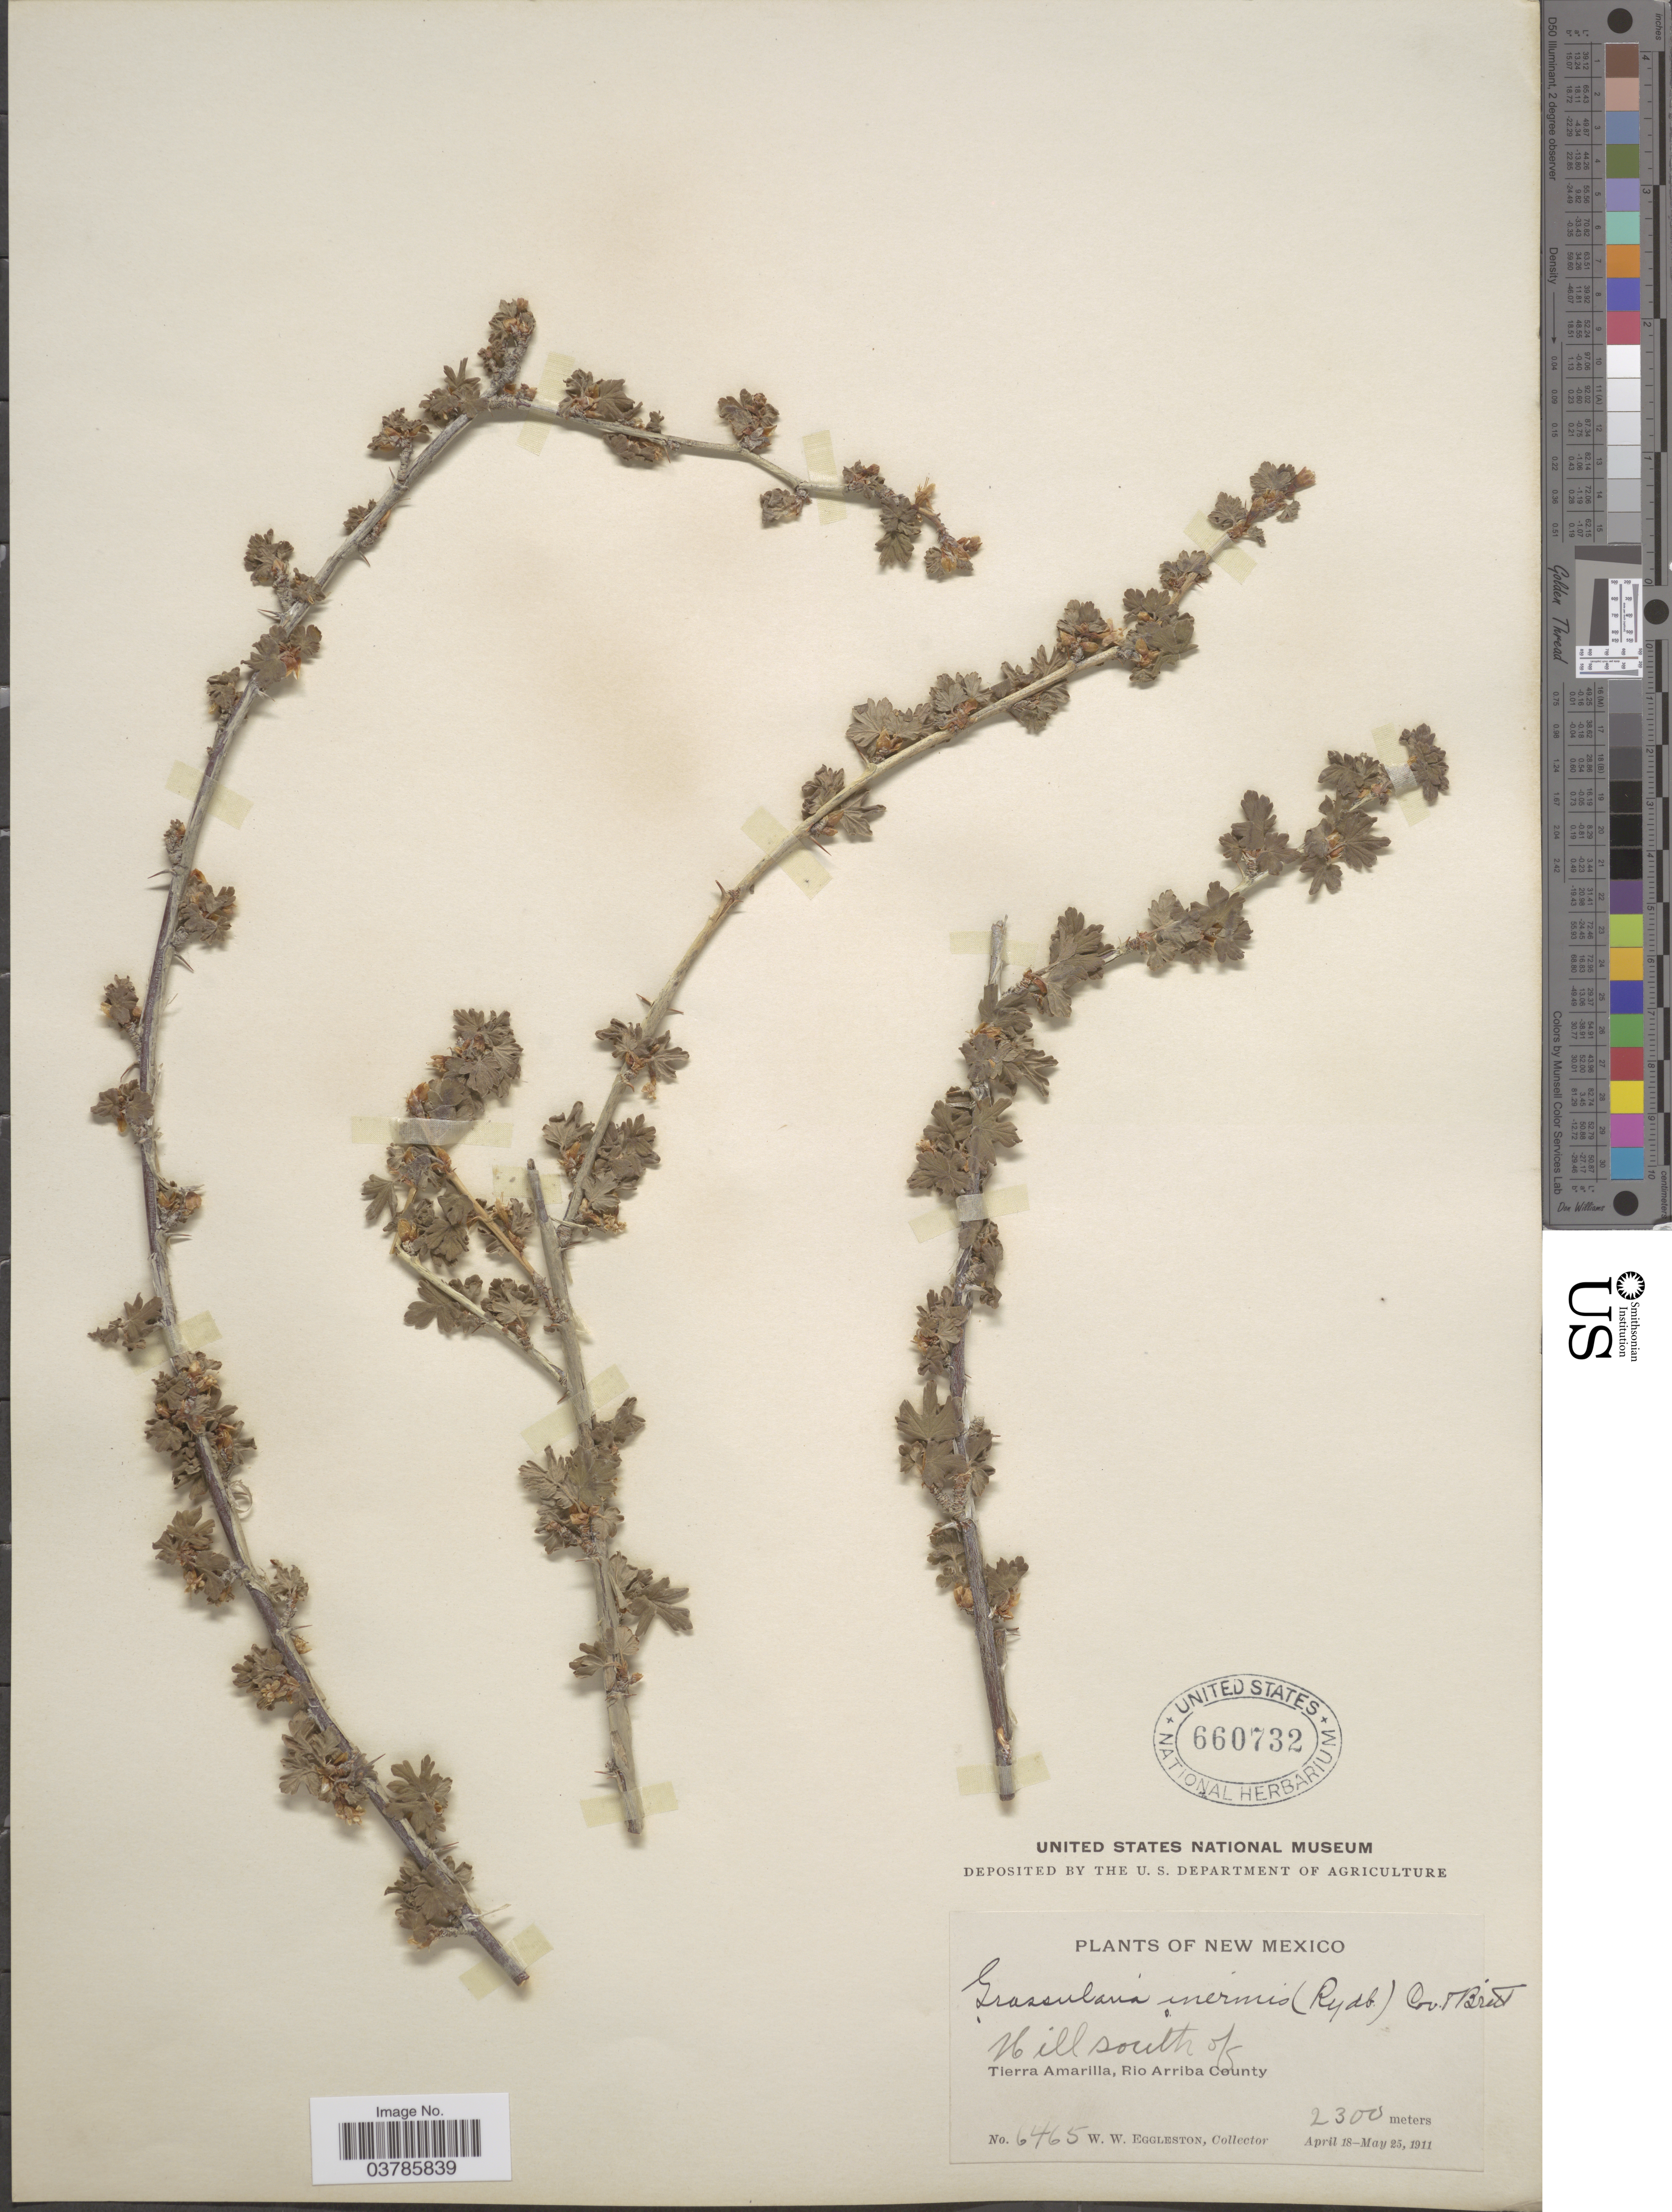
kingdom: Plantae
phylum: Tracheophyta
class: Magnoliopsida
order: Saxifragales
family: Grossulariaceae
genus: Ribes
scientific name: Ribes inerme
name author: Rydb.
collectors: W. W. Eggleston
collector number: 6465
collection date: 1911-04-18/1911-05-25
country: United States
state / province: New Mexico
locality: Hill south of Tierra Amarilla, Rio Arriba County.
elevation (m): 2300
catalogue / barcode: US 660732